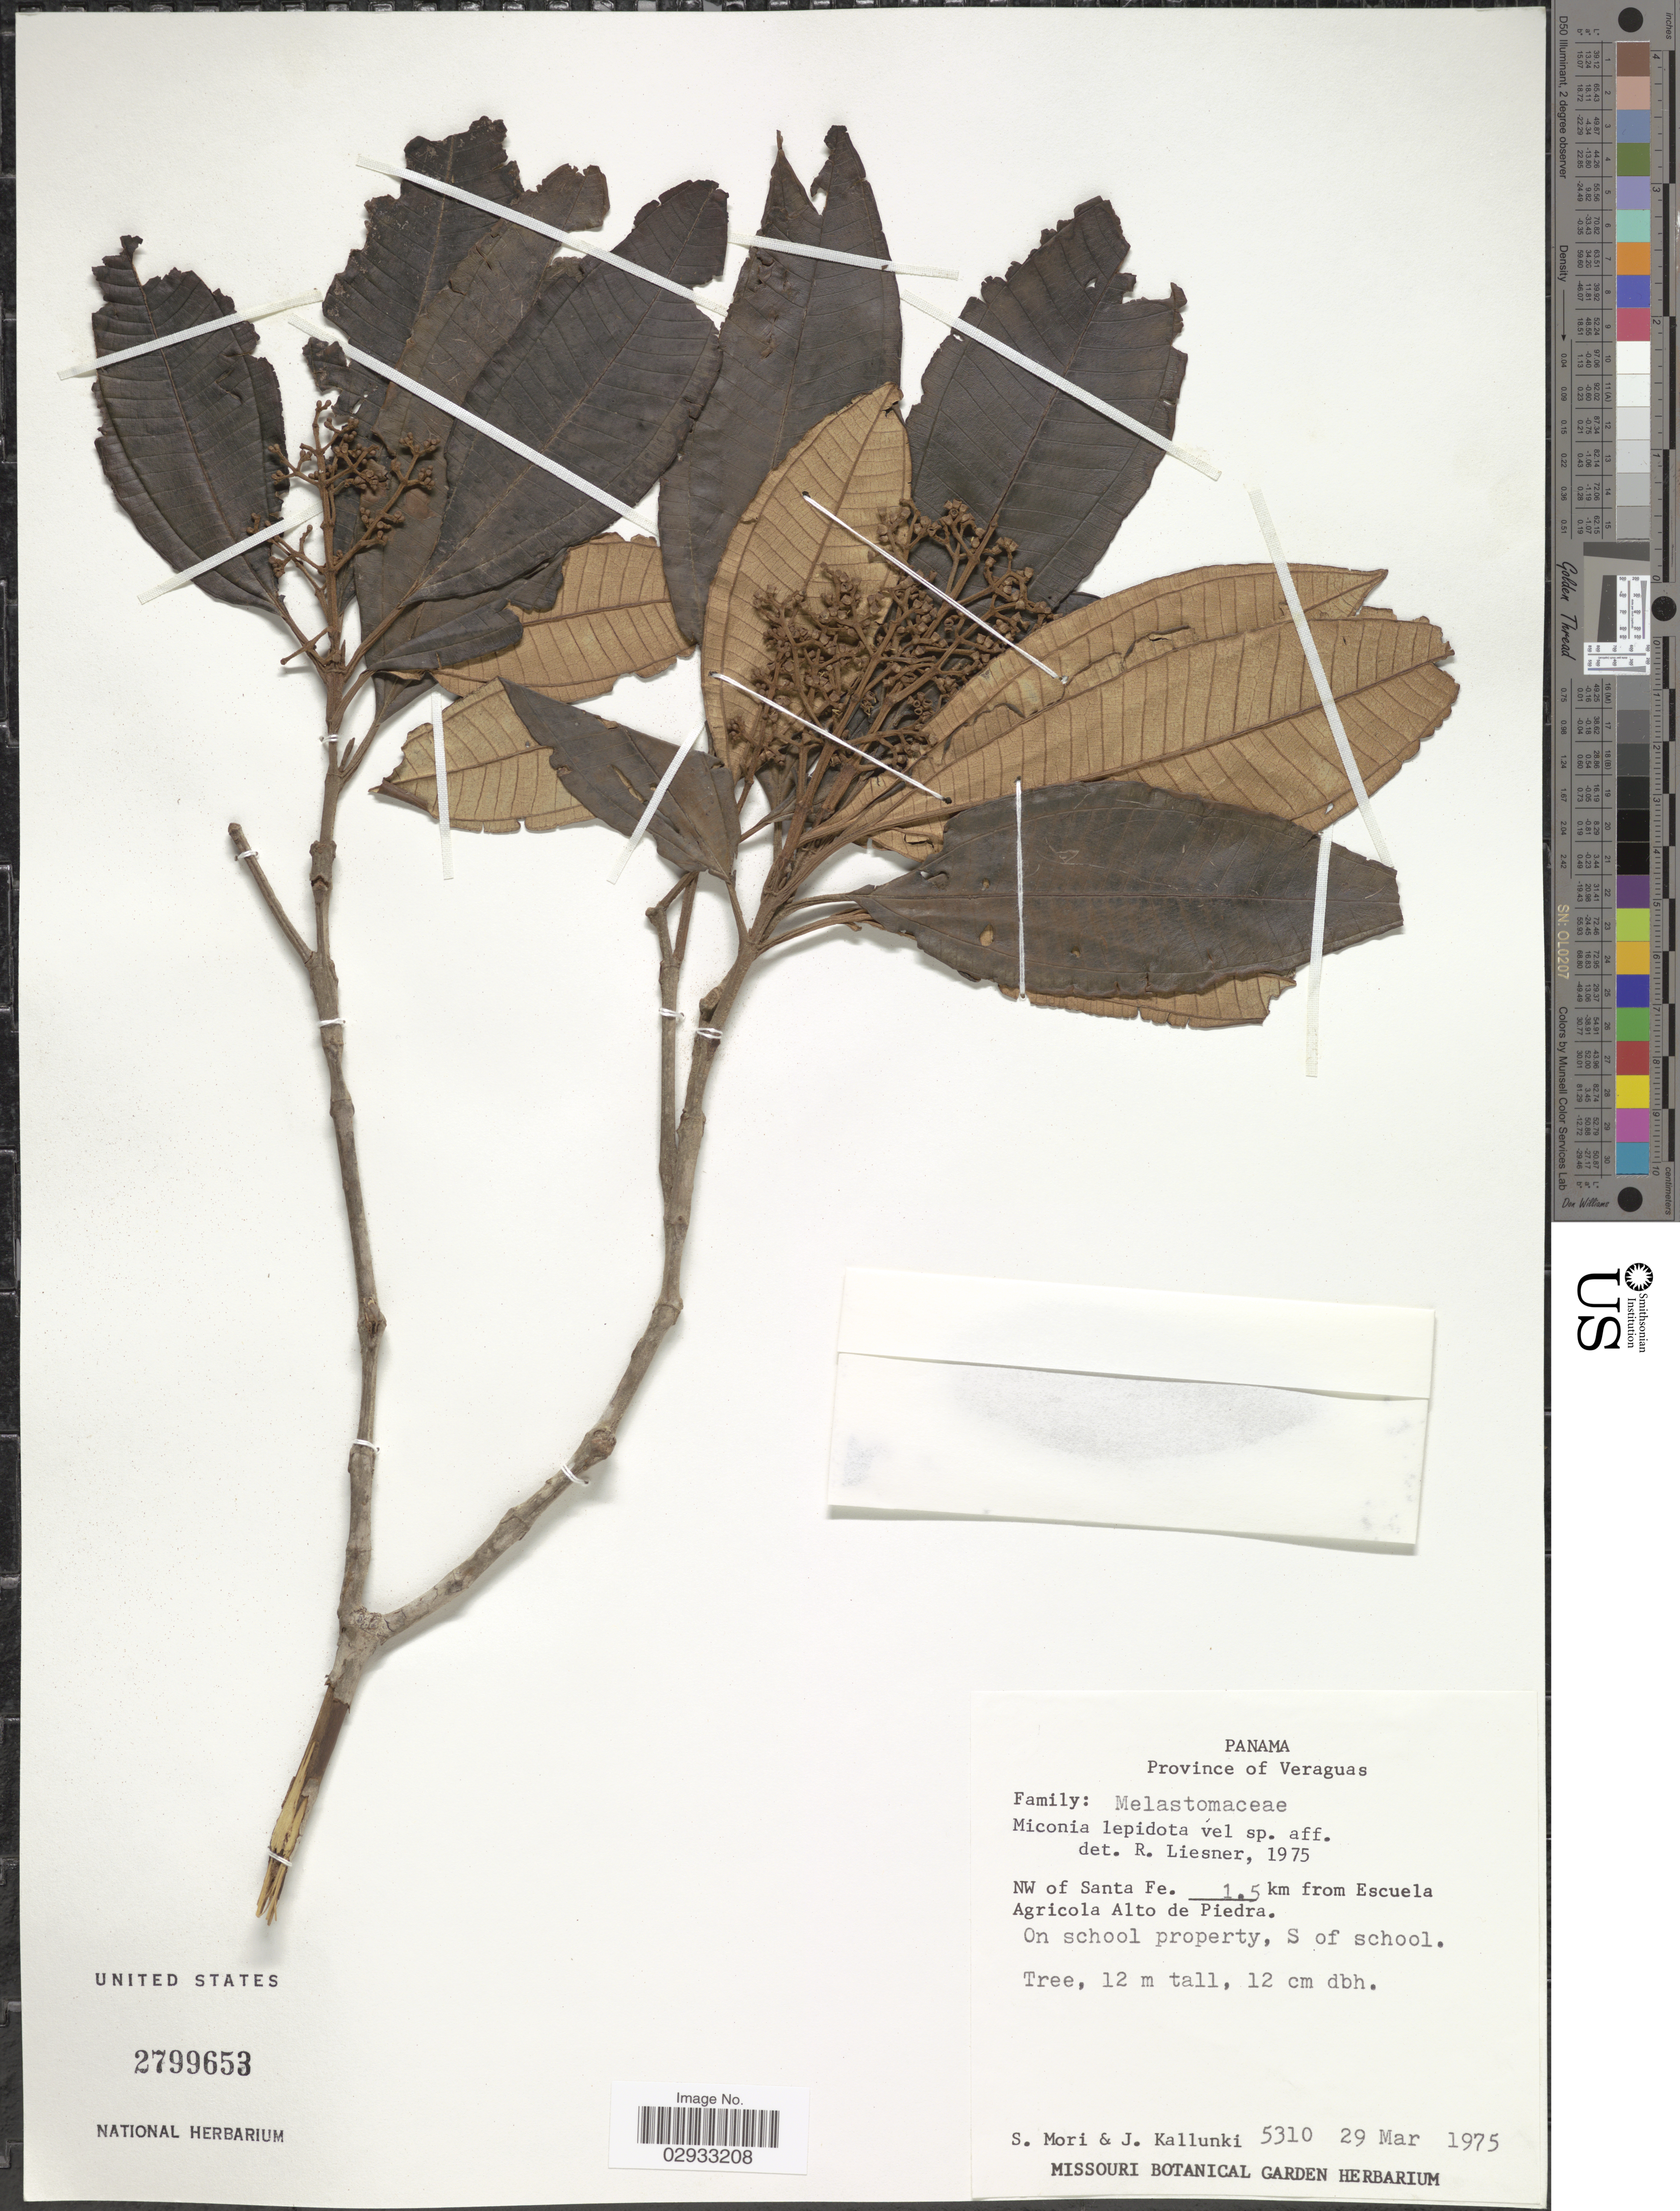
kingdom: Plantae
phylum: Tracheophyta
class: Magnoliopsida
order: Myrtales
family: Melastomataceae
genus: Miconia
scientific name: Miconia punctata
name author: (Desr.) D. Don ex DC.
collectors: S. Mori & J. Kallunki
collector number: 5310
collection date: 1975-03-29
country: Panama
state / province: Veraguas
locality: Province of Veraguas. NW of Santa Fe. 1.5 km from Escuela Agricola Alto de Piedra. On school property, S of school.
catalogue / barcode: US 2799653